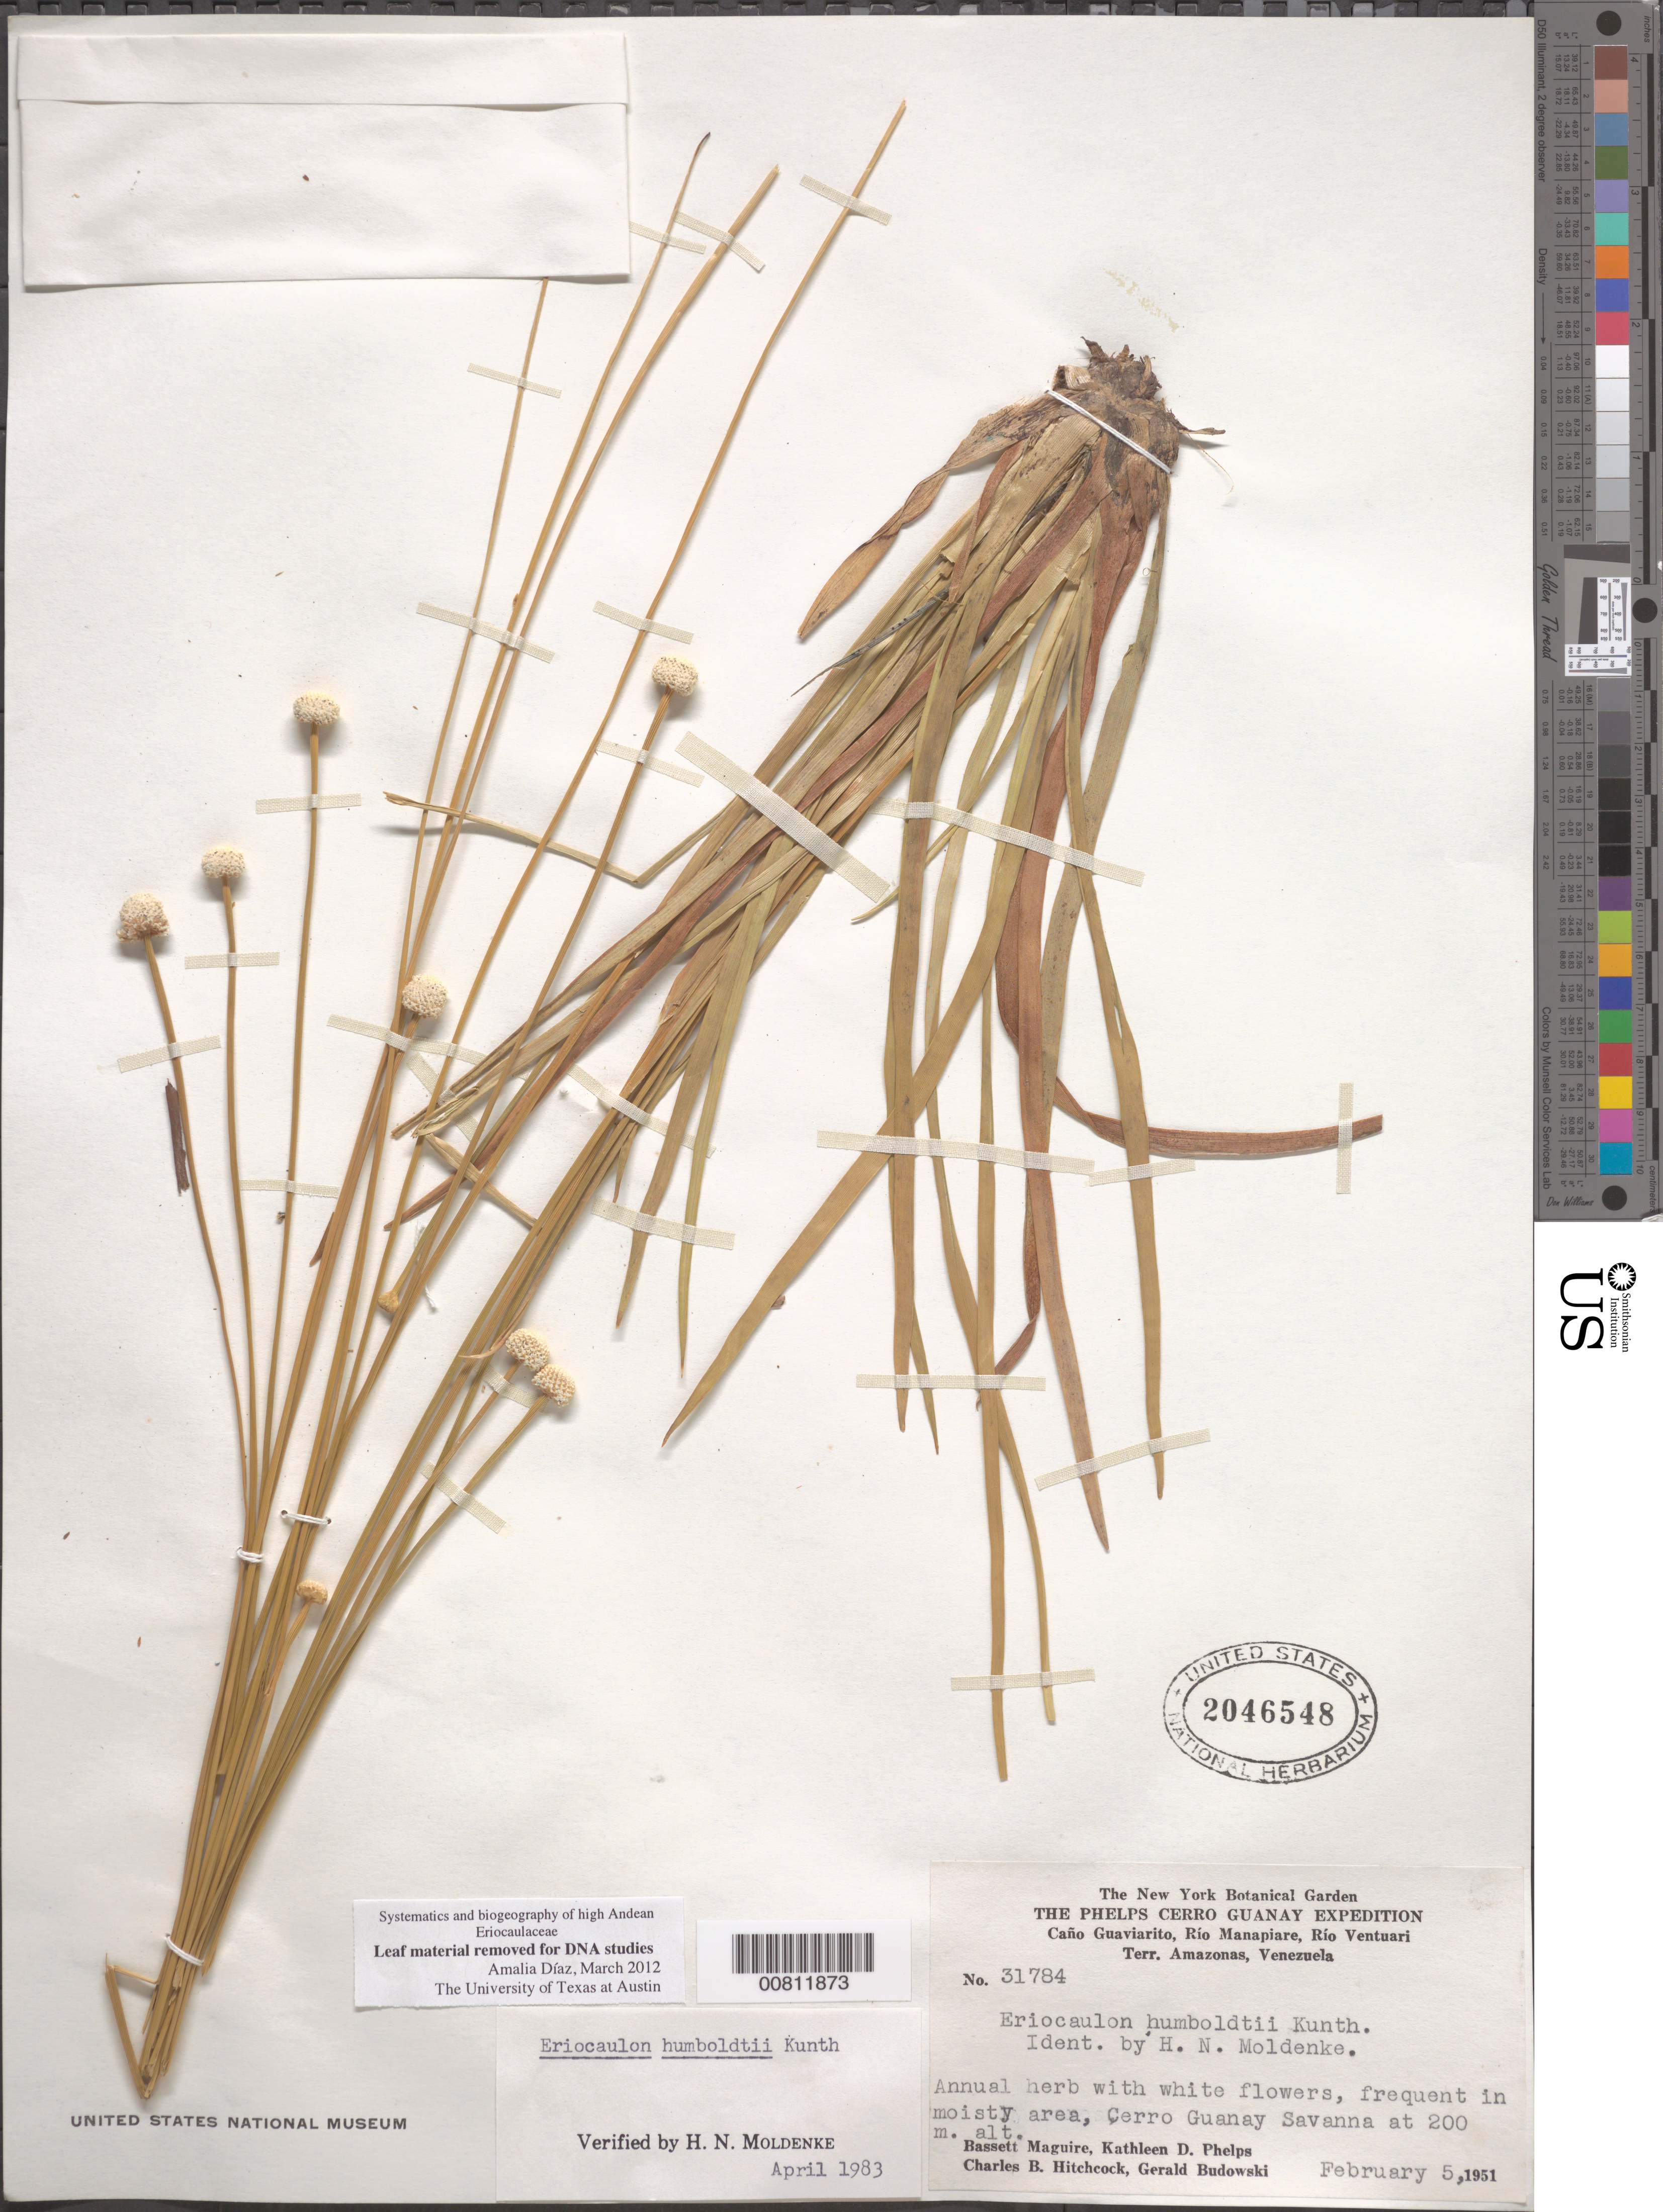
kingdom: Plantae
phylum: Tracheophyta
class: Liliopsida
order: Poales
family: Eriocaulaceae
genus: Eriocaulon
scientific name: Eriocaulon humboldtii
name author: Kunth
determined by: Moldenke, H. N.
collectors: B. Maguire, K. D. Phelps, C. B. Hitchcock & G. Budowski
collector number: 31784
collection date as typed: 5-Feb-51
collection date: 1951-02-05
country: Venezuela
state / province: Amazonas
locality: Caño Guaviarito, Río Manapiare, Río Ventuari, Cerro Guanay Savanna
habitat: Moist area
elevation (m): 200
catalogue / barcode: US 2046548